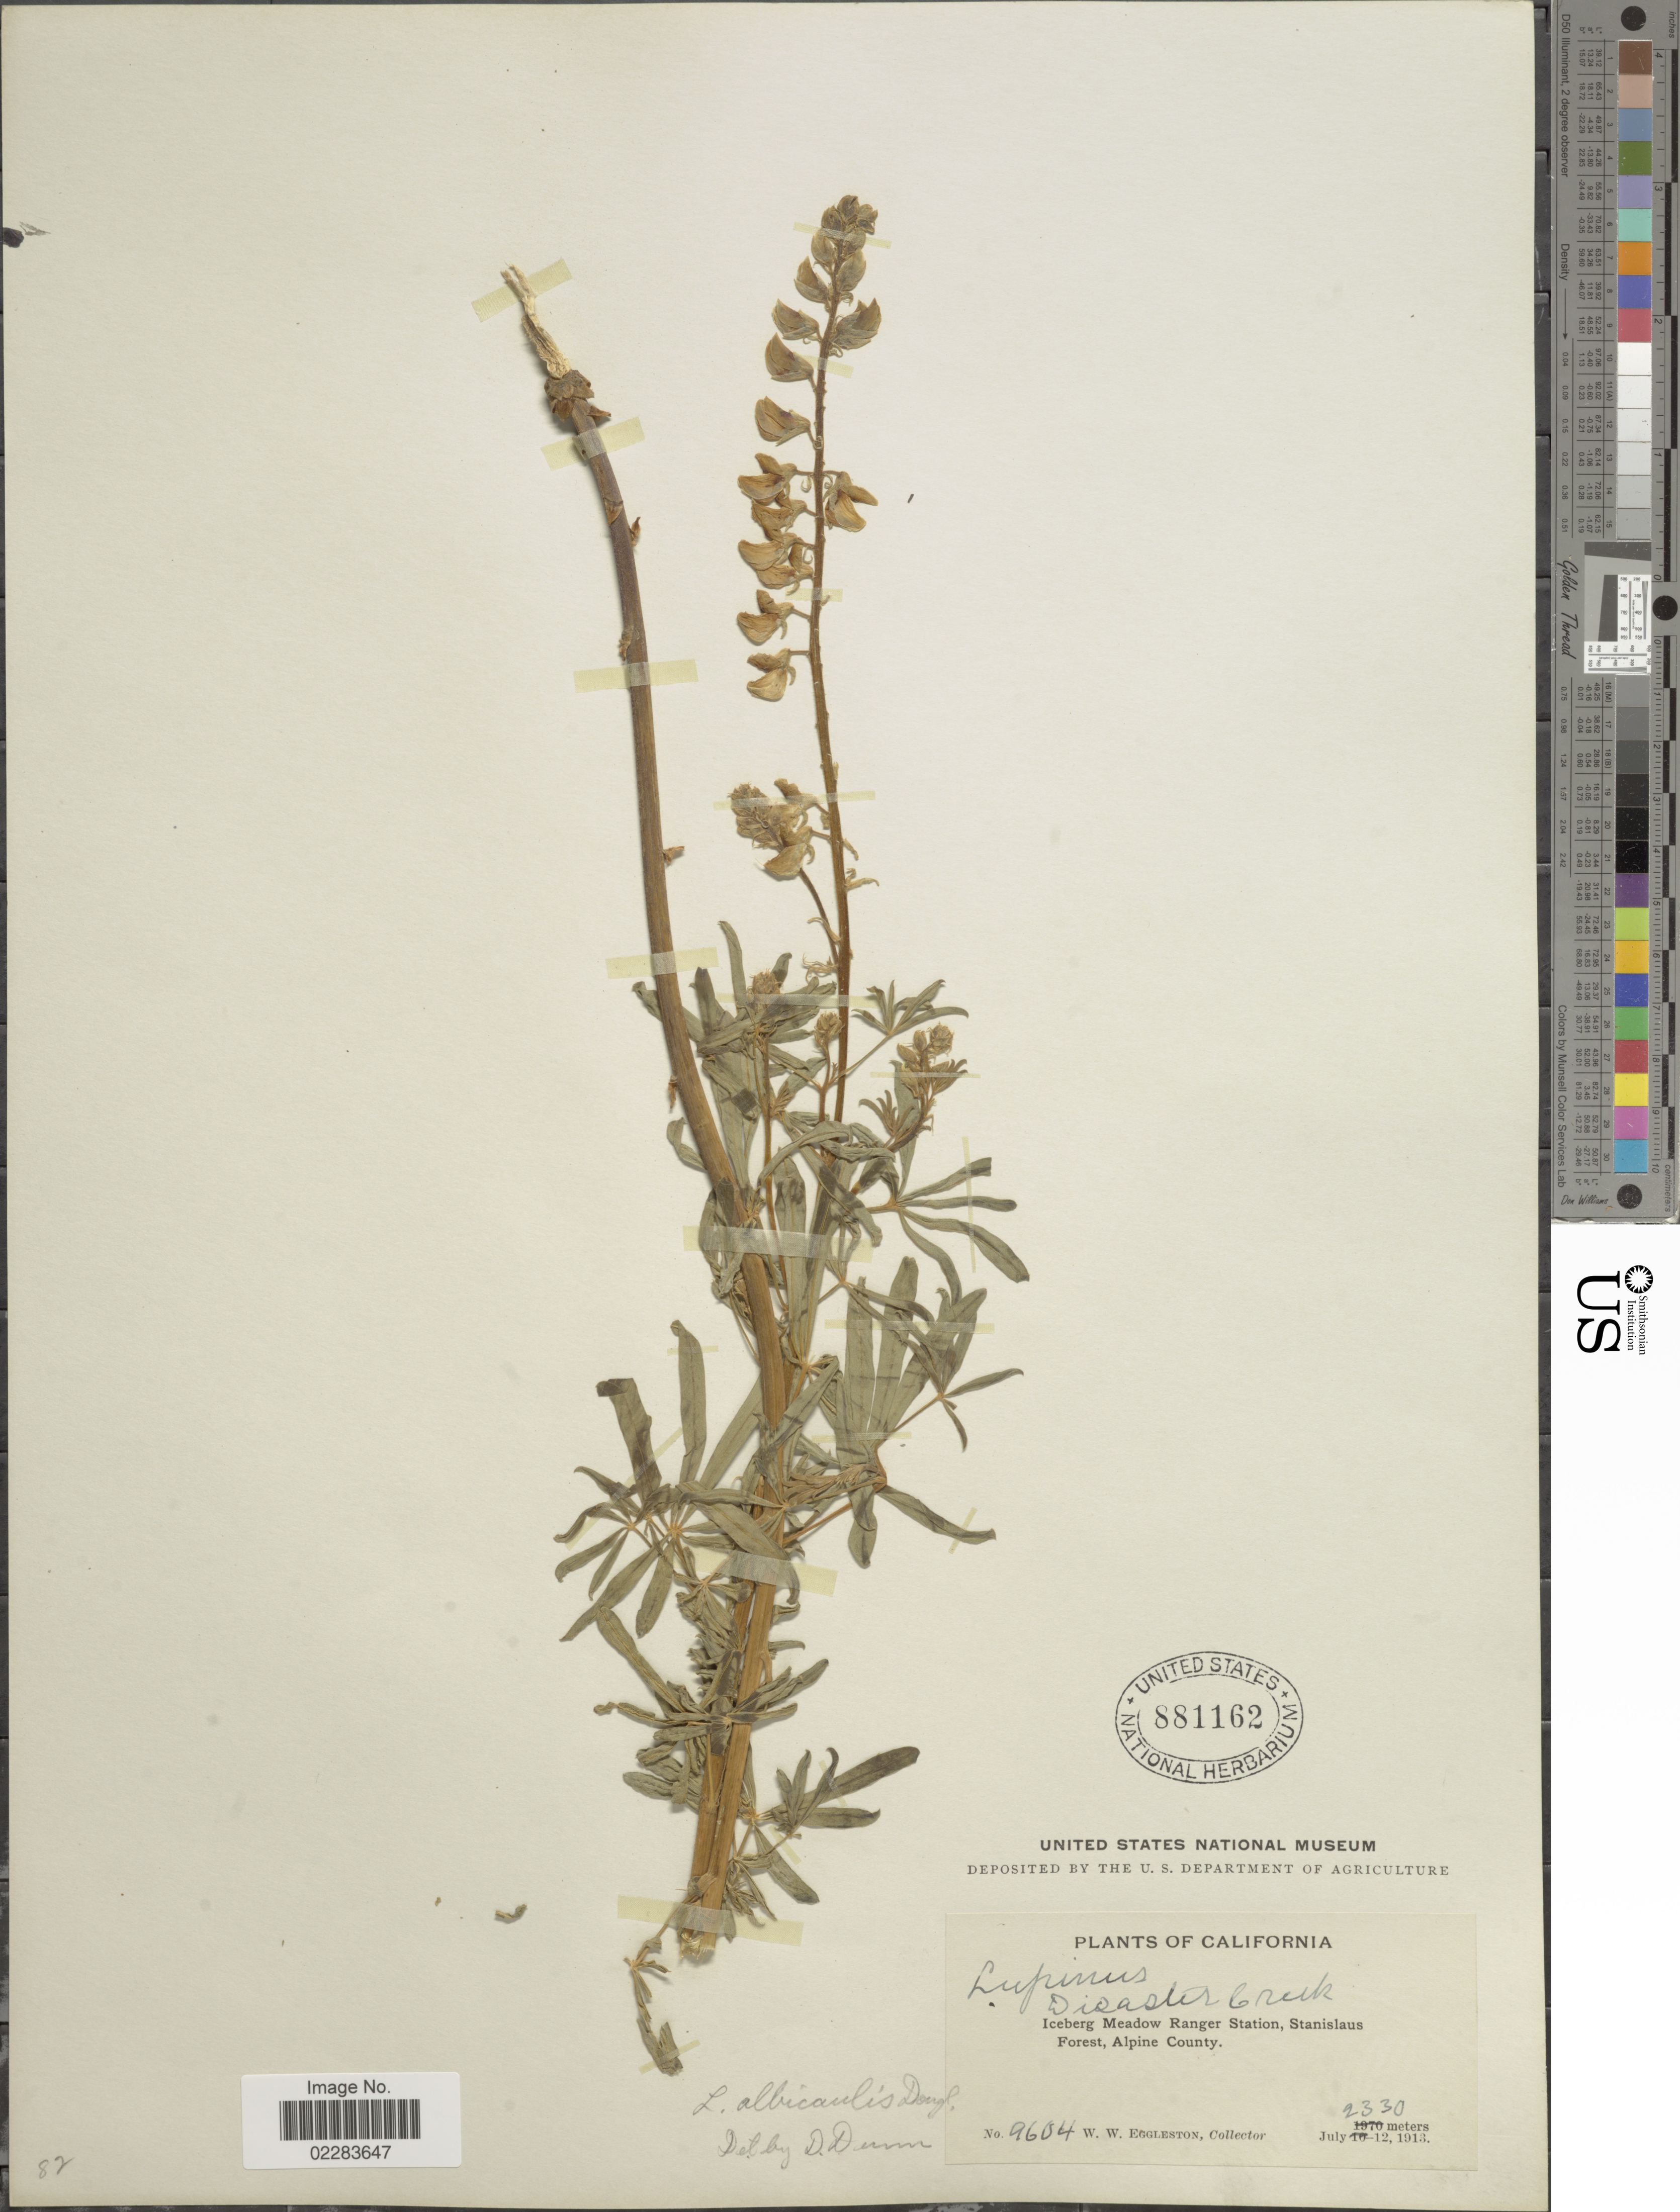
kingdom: Plantae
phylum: Tracheophyta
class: Magnoliopsida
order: Fabales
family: Fabaceae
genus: Lupinus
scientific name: Lupinus albicaulis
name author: Douglas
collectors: W. W. Eggleston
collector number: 9604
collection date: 1913-07-12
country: United States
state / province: California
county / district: Alpine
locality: Disaster Creek. Iceberg Meadow Ranger Station, Stanislaus Forest, Alpine County.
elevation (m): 2330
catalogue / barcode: US 881162